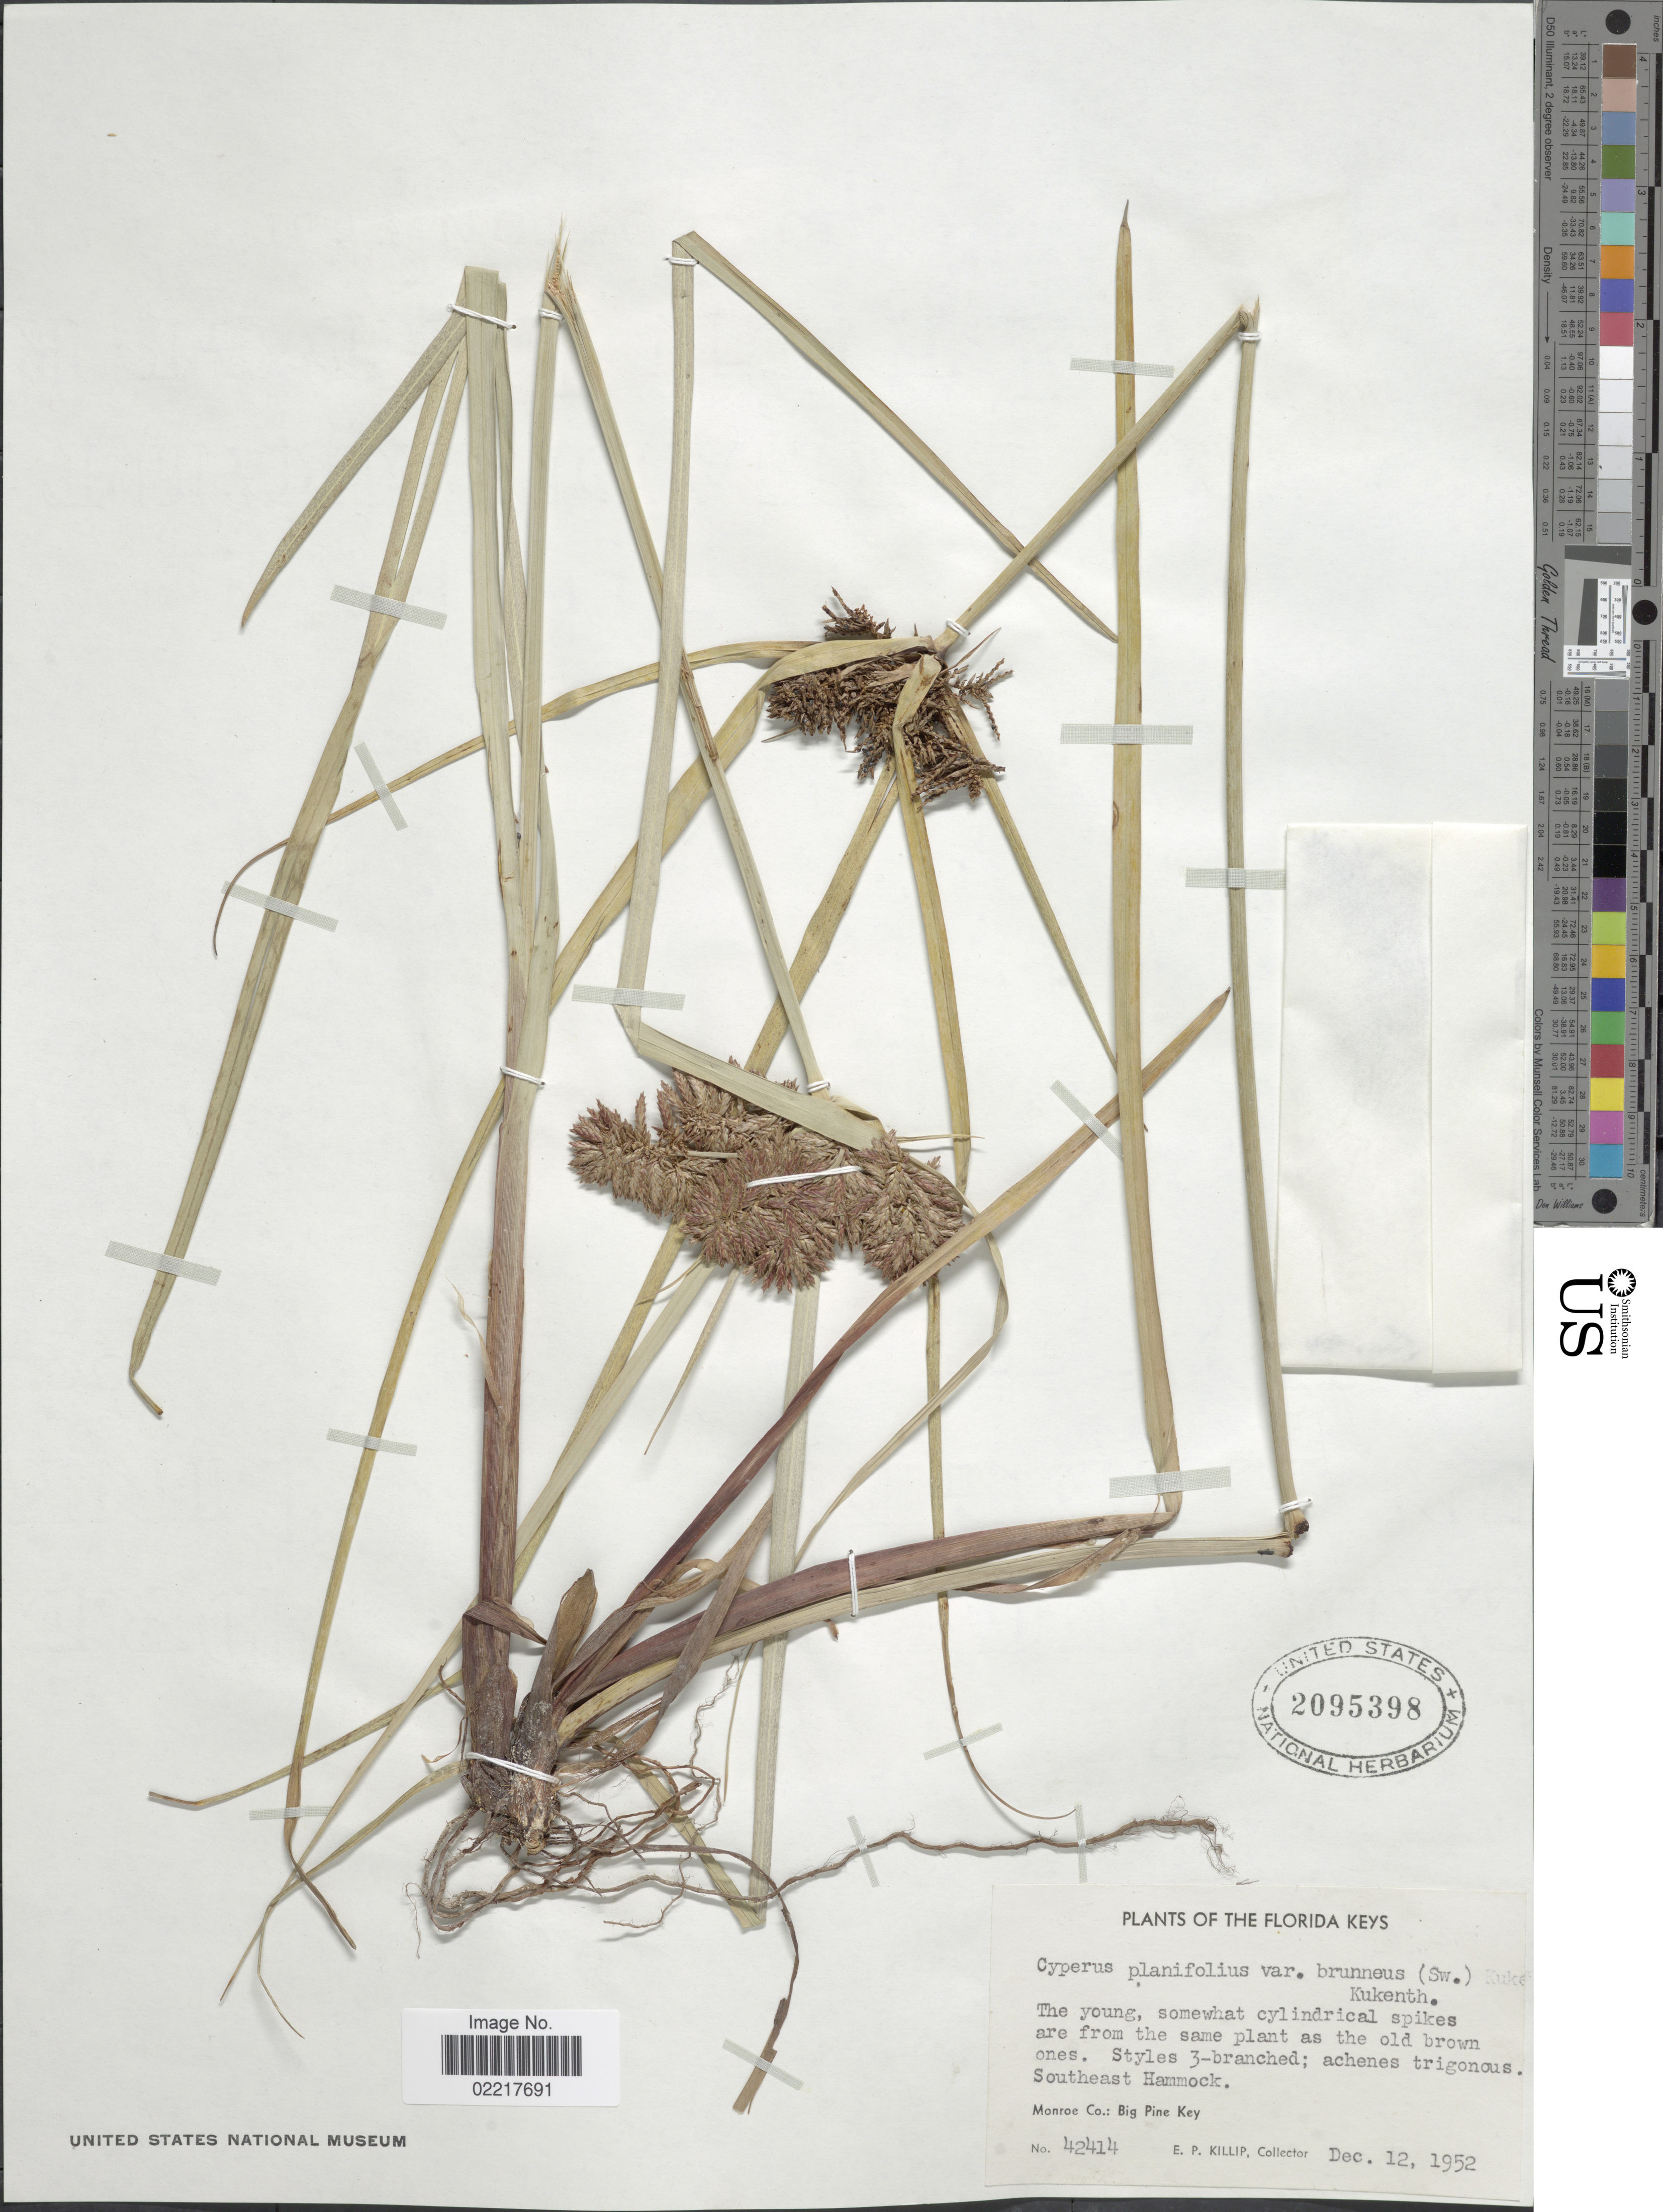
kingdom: Plantae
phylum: Tracheophyta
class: Liliopsida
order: Poales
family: Cyperaceae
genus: Cyperus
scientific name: Cyperus planifolius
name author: Rich.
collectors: E. P. Killip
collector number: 42414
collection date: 1952-12-12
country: United States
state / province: Florida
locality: Southeast Hammock, Monroe Co.: Big Pine Key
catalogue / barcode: US 2095398